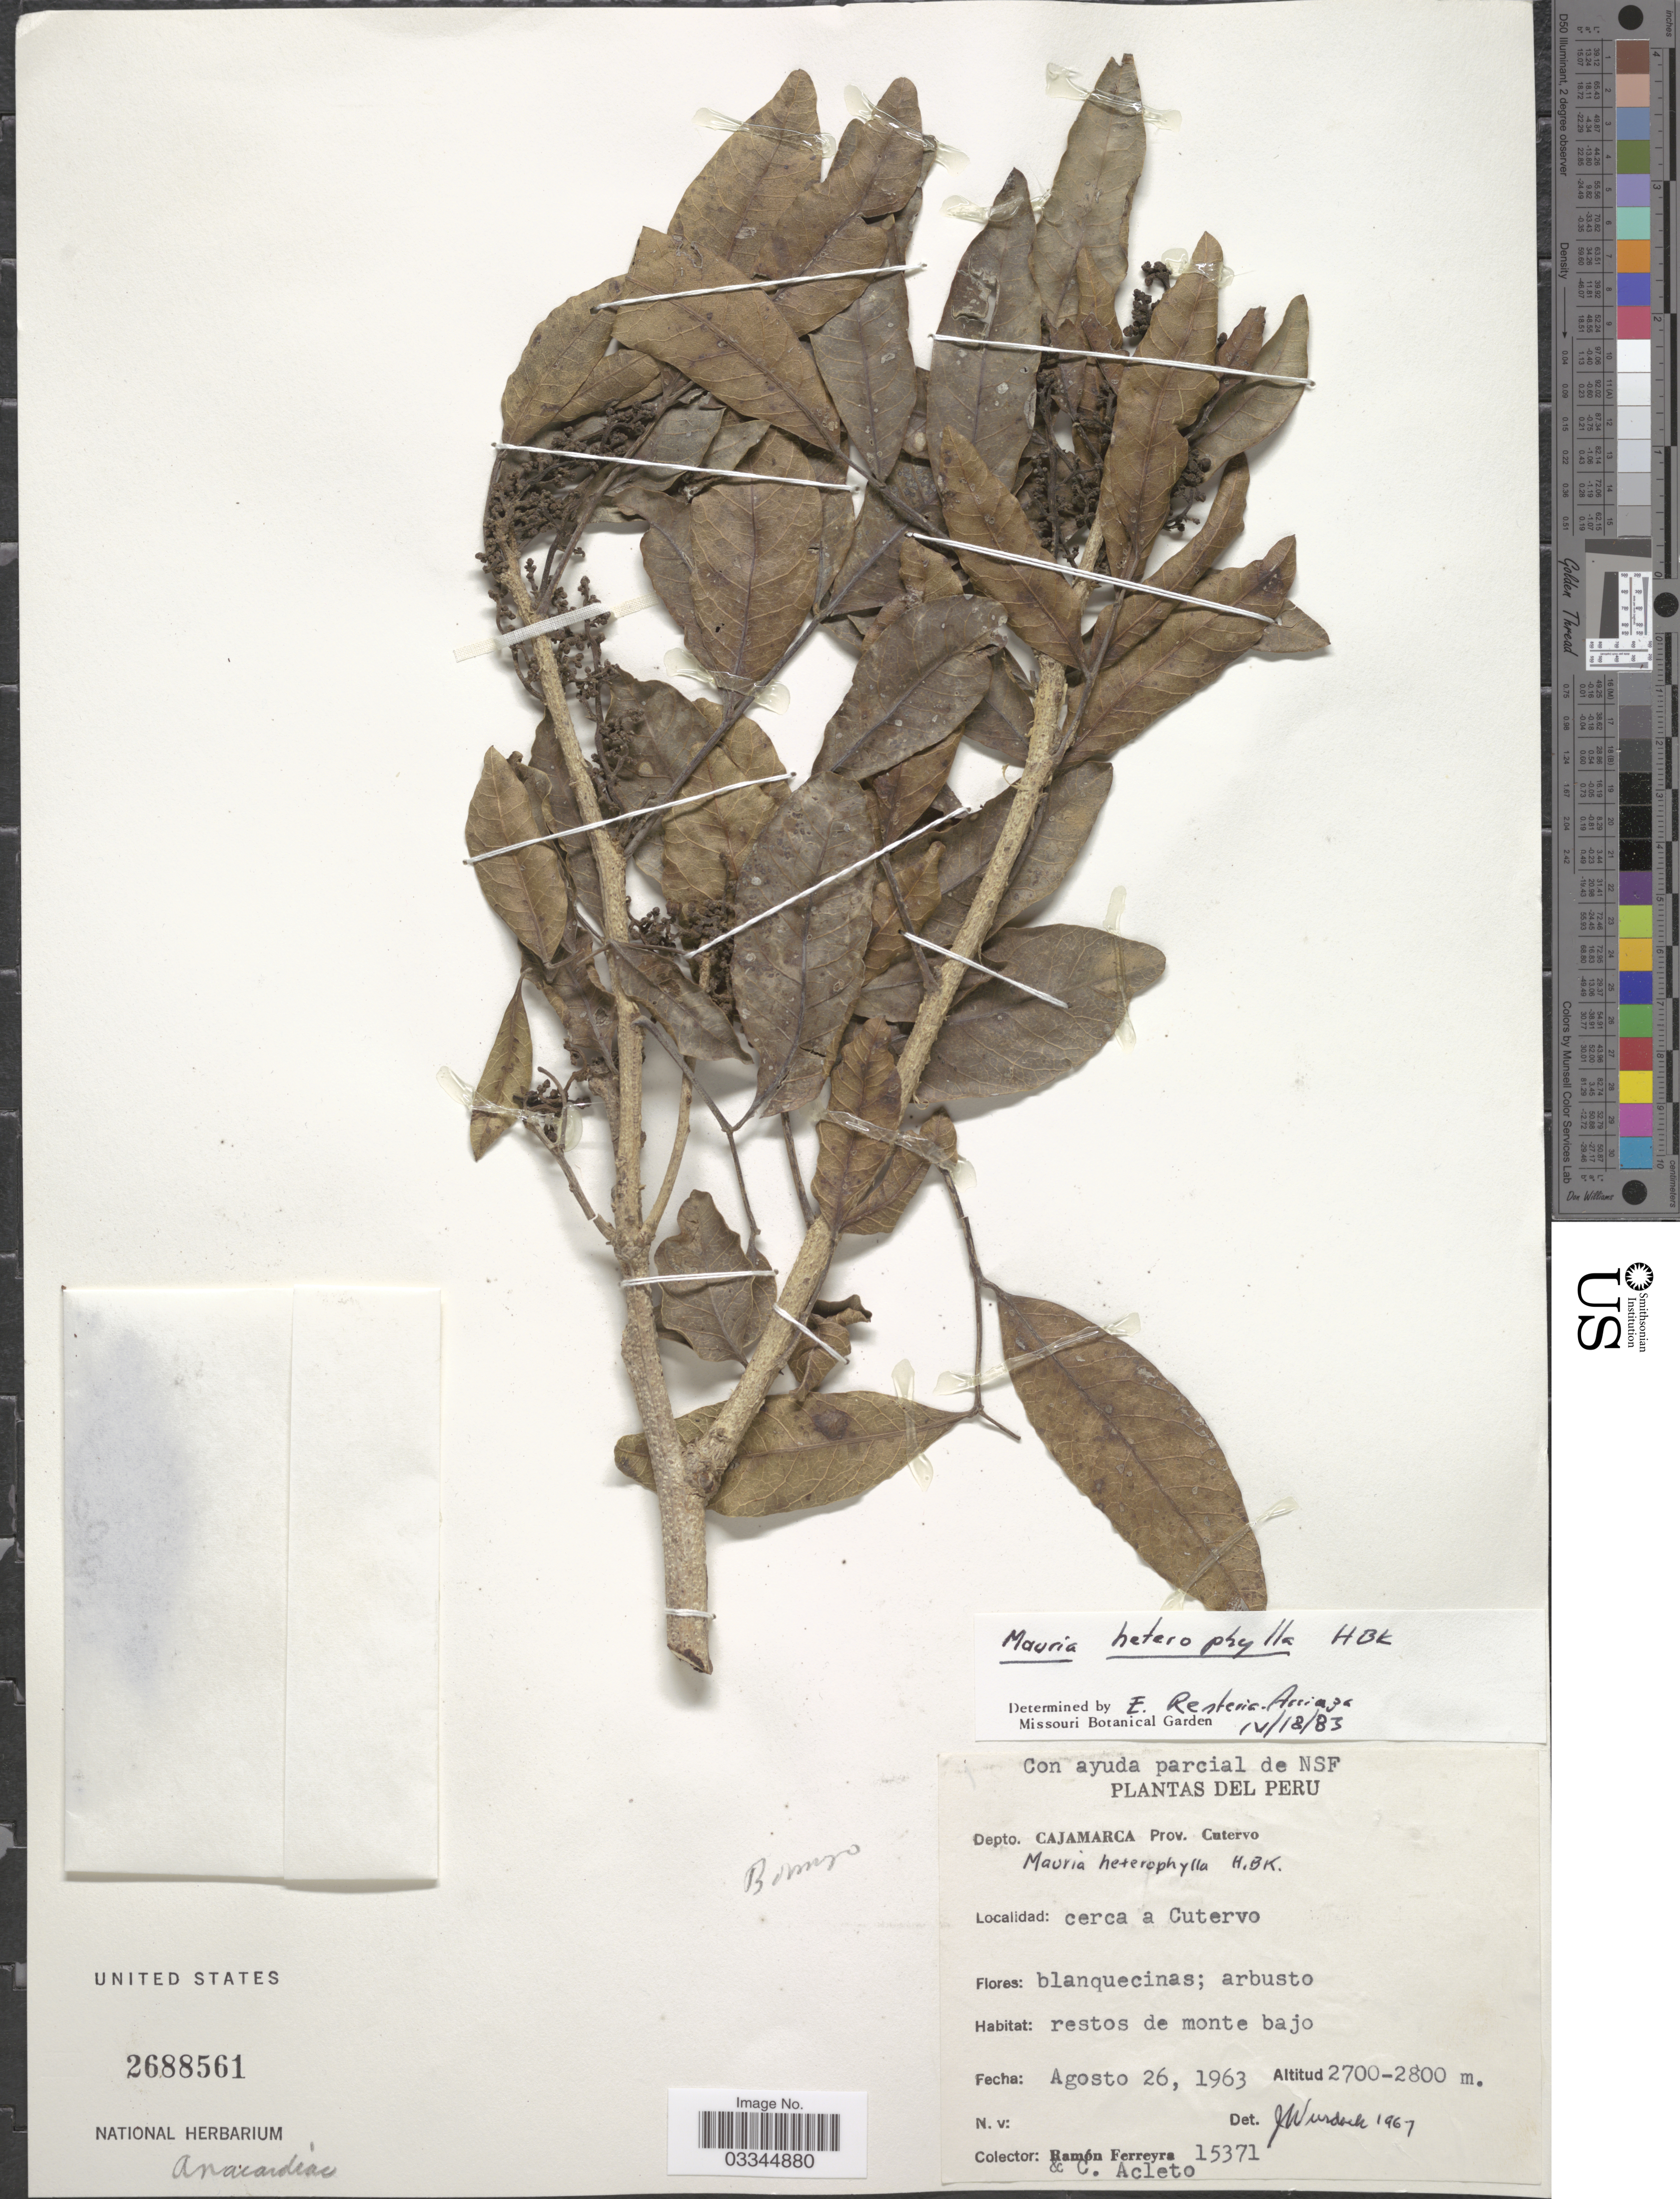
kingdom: Plantae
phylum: Tracheophyta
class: Magnoliopsida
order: Sapindales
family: Anacardiaceae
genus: Mauria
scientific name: Mauria heterophylla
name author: Kunth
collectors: R. A. Ferreyra & C. Acleto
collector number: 15371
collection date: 1963-08-26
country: Peru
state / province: Cajamarca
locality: Depto. Cajamarca Prov. Cutervo. Cerca a Cutervo.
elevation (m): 2700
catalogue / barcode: US 2688561